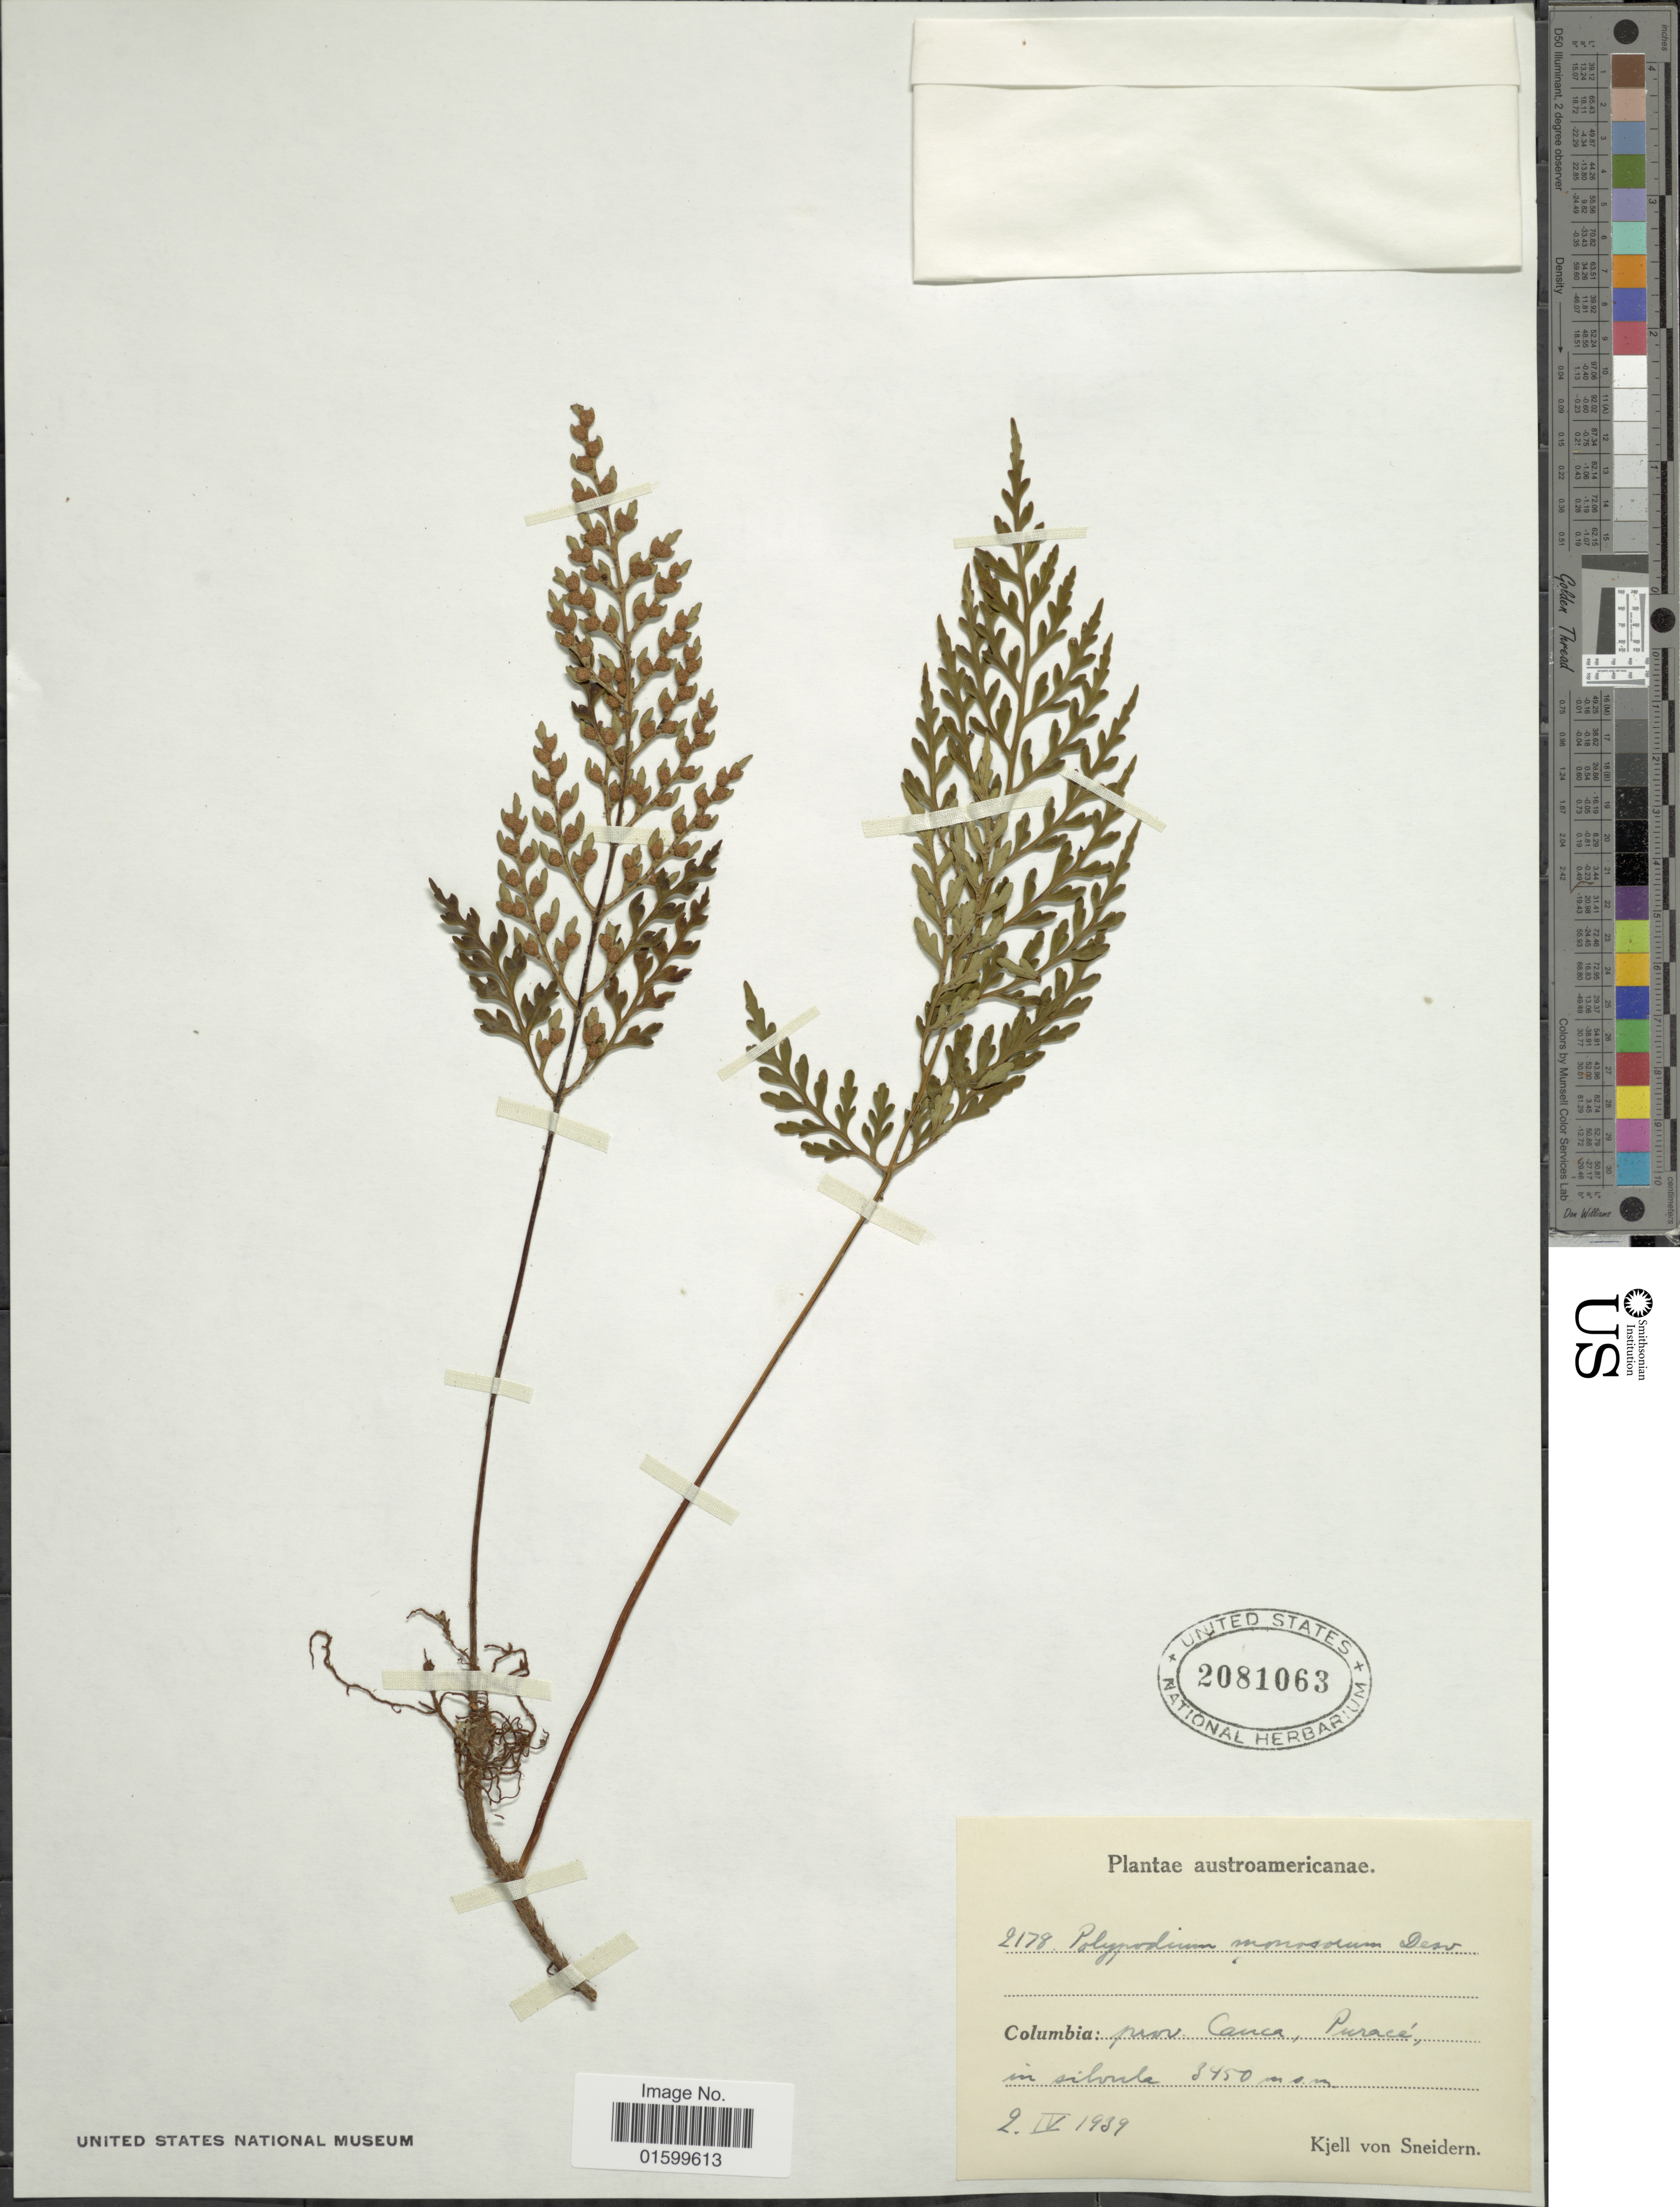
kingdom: Plantae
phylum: Tracheophyta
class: Polypodiopsida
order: Polypodiales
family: Polypodiaceae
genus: Pleopeltis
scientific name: Pleopeltis monosora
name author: (Desv.) A.R. Sm.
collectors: K. von Sneidern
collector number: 2178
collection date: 1939-04-02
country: Colombia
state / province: Cauca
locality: Austroamericanae, Colombia: prov. Cauca, Purace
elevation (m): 3450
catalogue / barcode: US 2081063